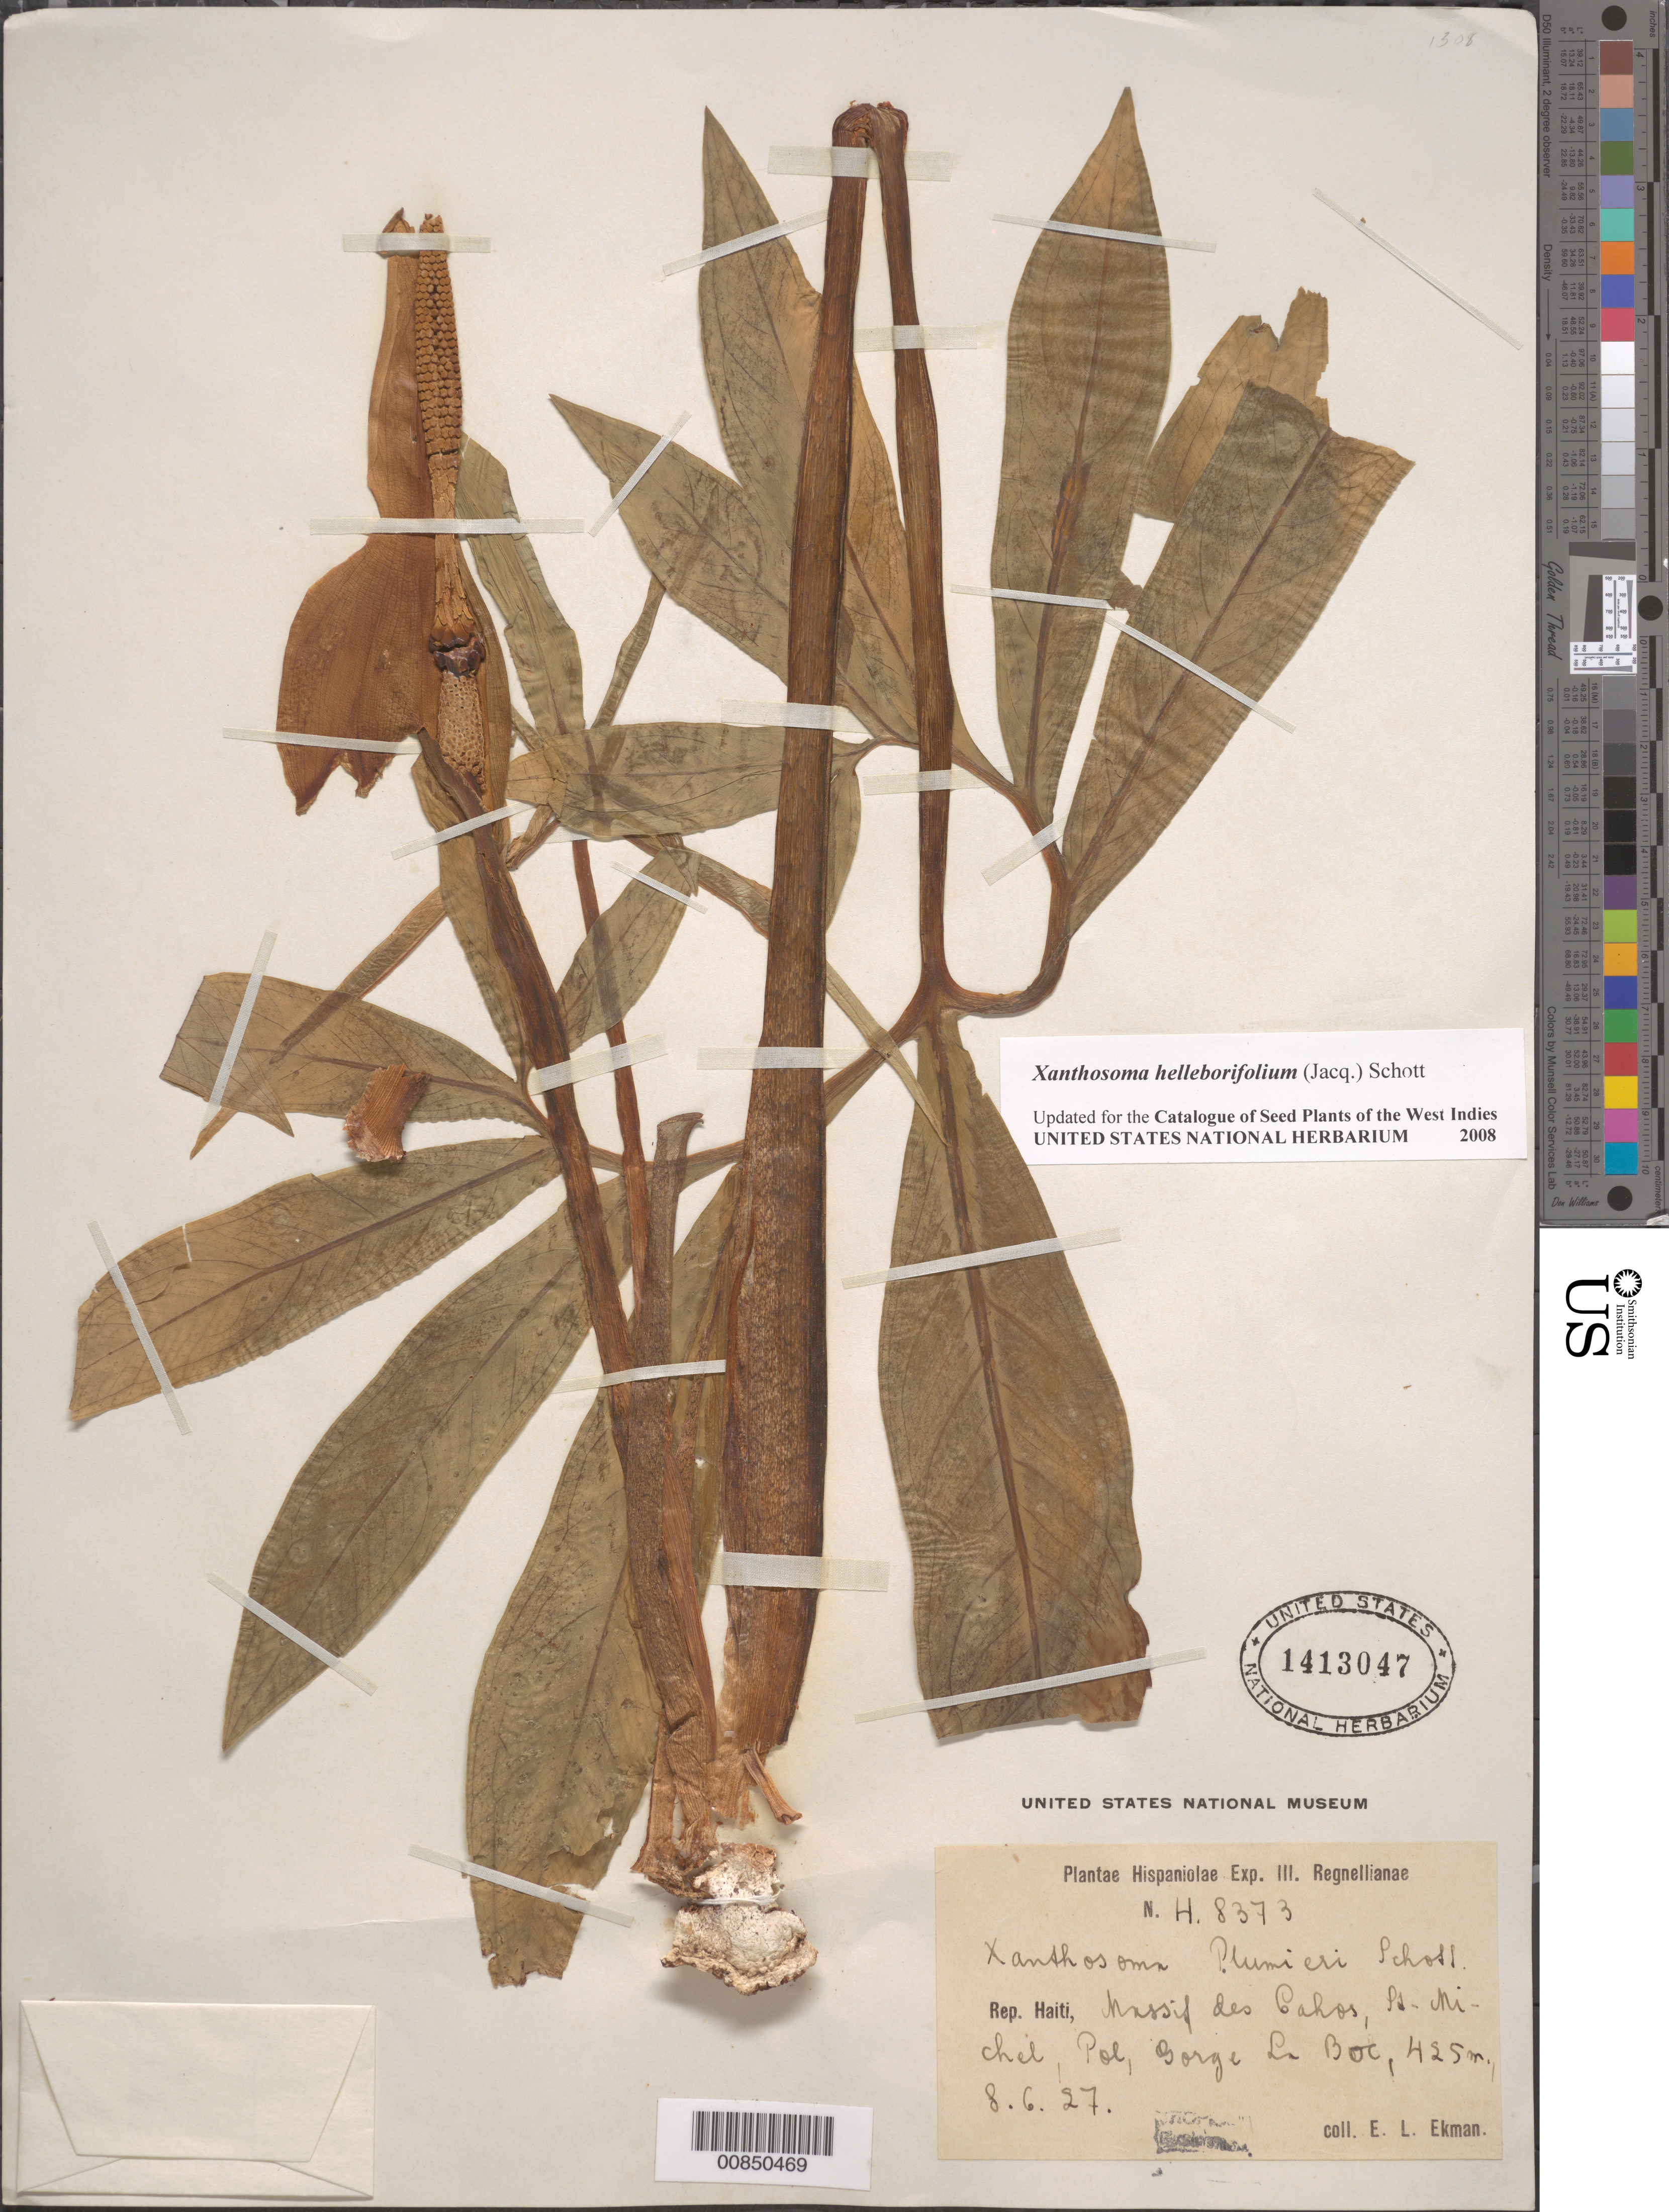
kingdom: Plantae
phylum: Tracheophyta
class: Liliopsida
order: Alismatales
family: Araceae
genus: Xanthosoma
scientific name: Xanthosoma helleborifolium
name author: (Jacq.) Schott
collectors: E. L. Ekman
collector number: H 8373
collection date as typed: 08 Jun 1927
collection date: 1927-06-08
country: Haiti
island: Hispaniola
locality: Massif des Cahos, St. Michel, Pol, Gorge La Boc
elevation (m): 425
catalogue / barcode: US 1413047